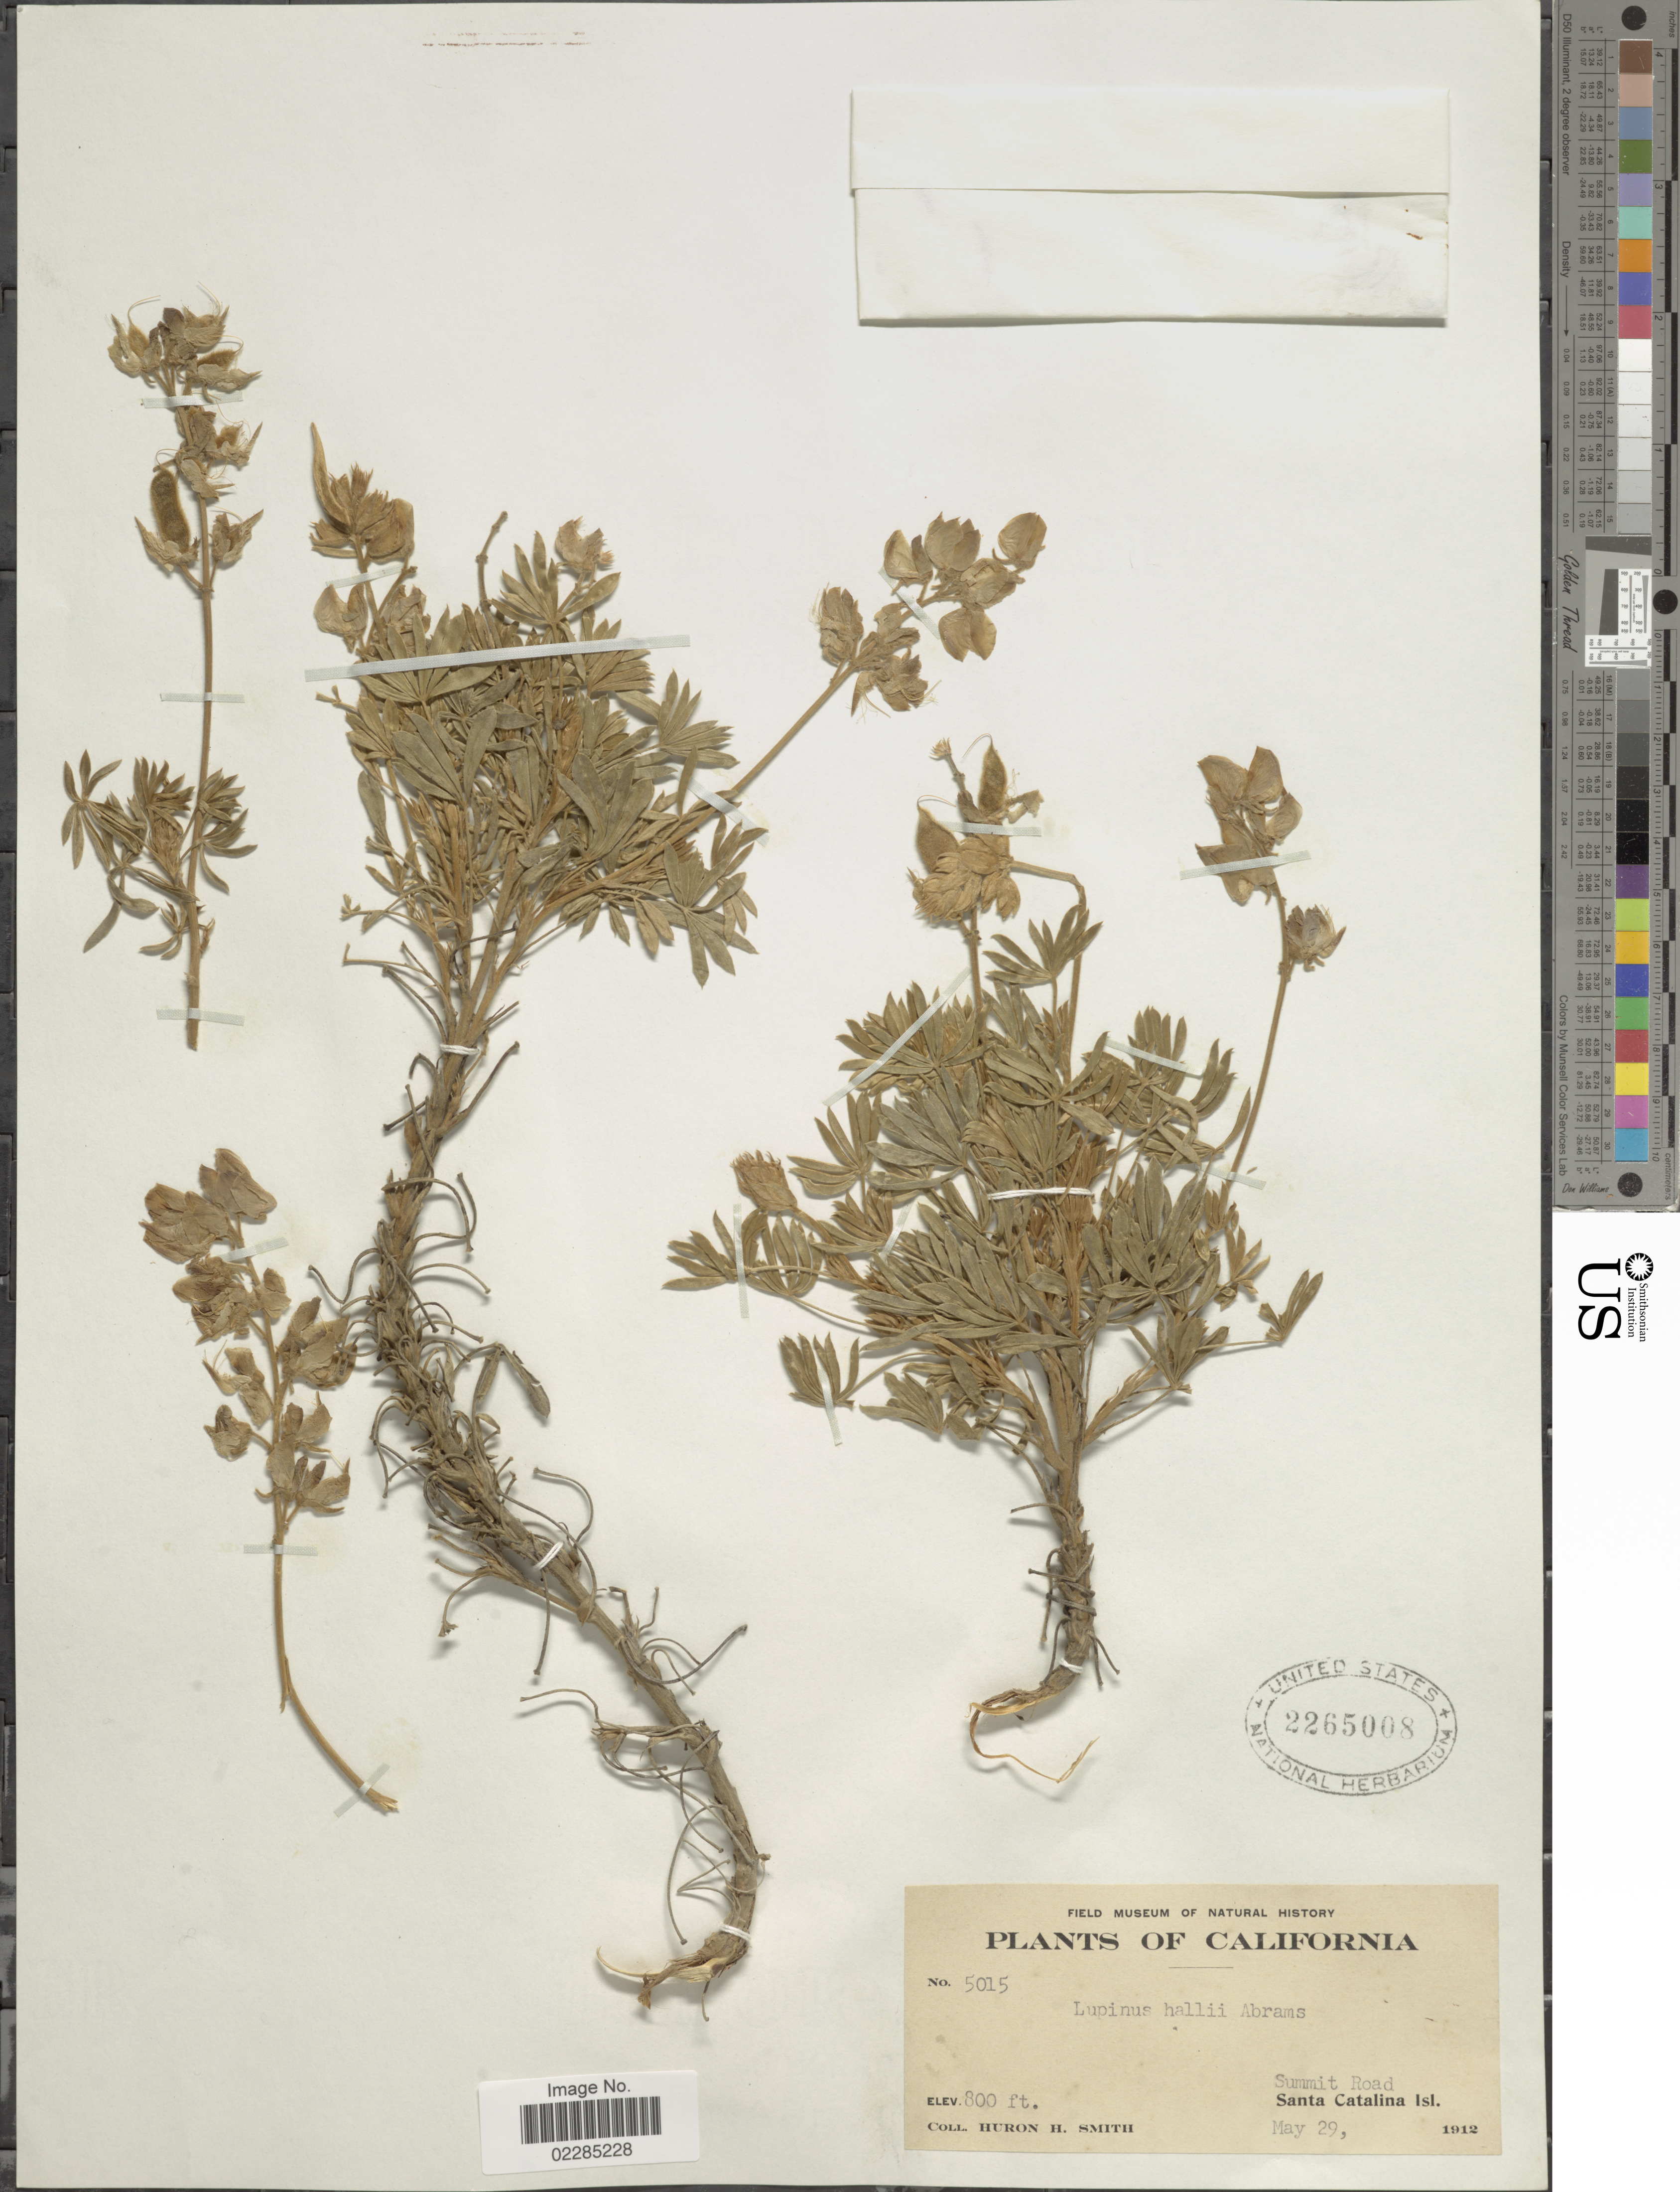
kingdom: Plantae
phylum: Tracheophyta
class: Magnoliopsida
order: Fabales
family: Fabaceae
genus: Lupinus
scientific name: Lupinus excubitus var. hallii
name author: (Abrams) C.P. Sm.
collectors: Huron H. Smith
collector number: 5015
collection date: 1912-05-29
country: United States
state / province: California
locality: Summit Road, Santa Catalina Isl.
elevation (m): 244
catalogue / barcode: US 2265008